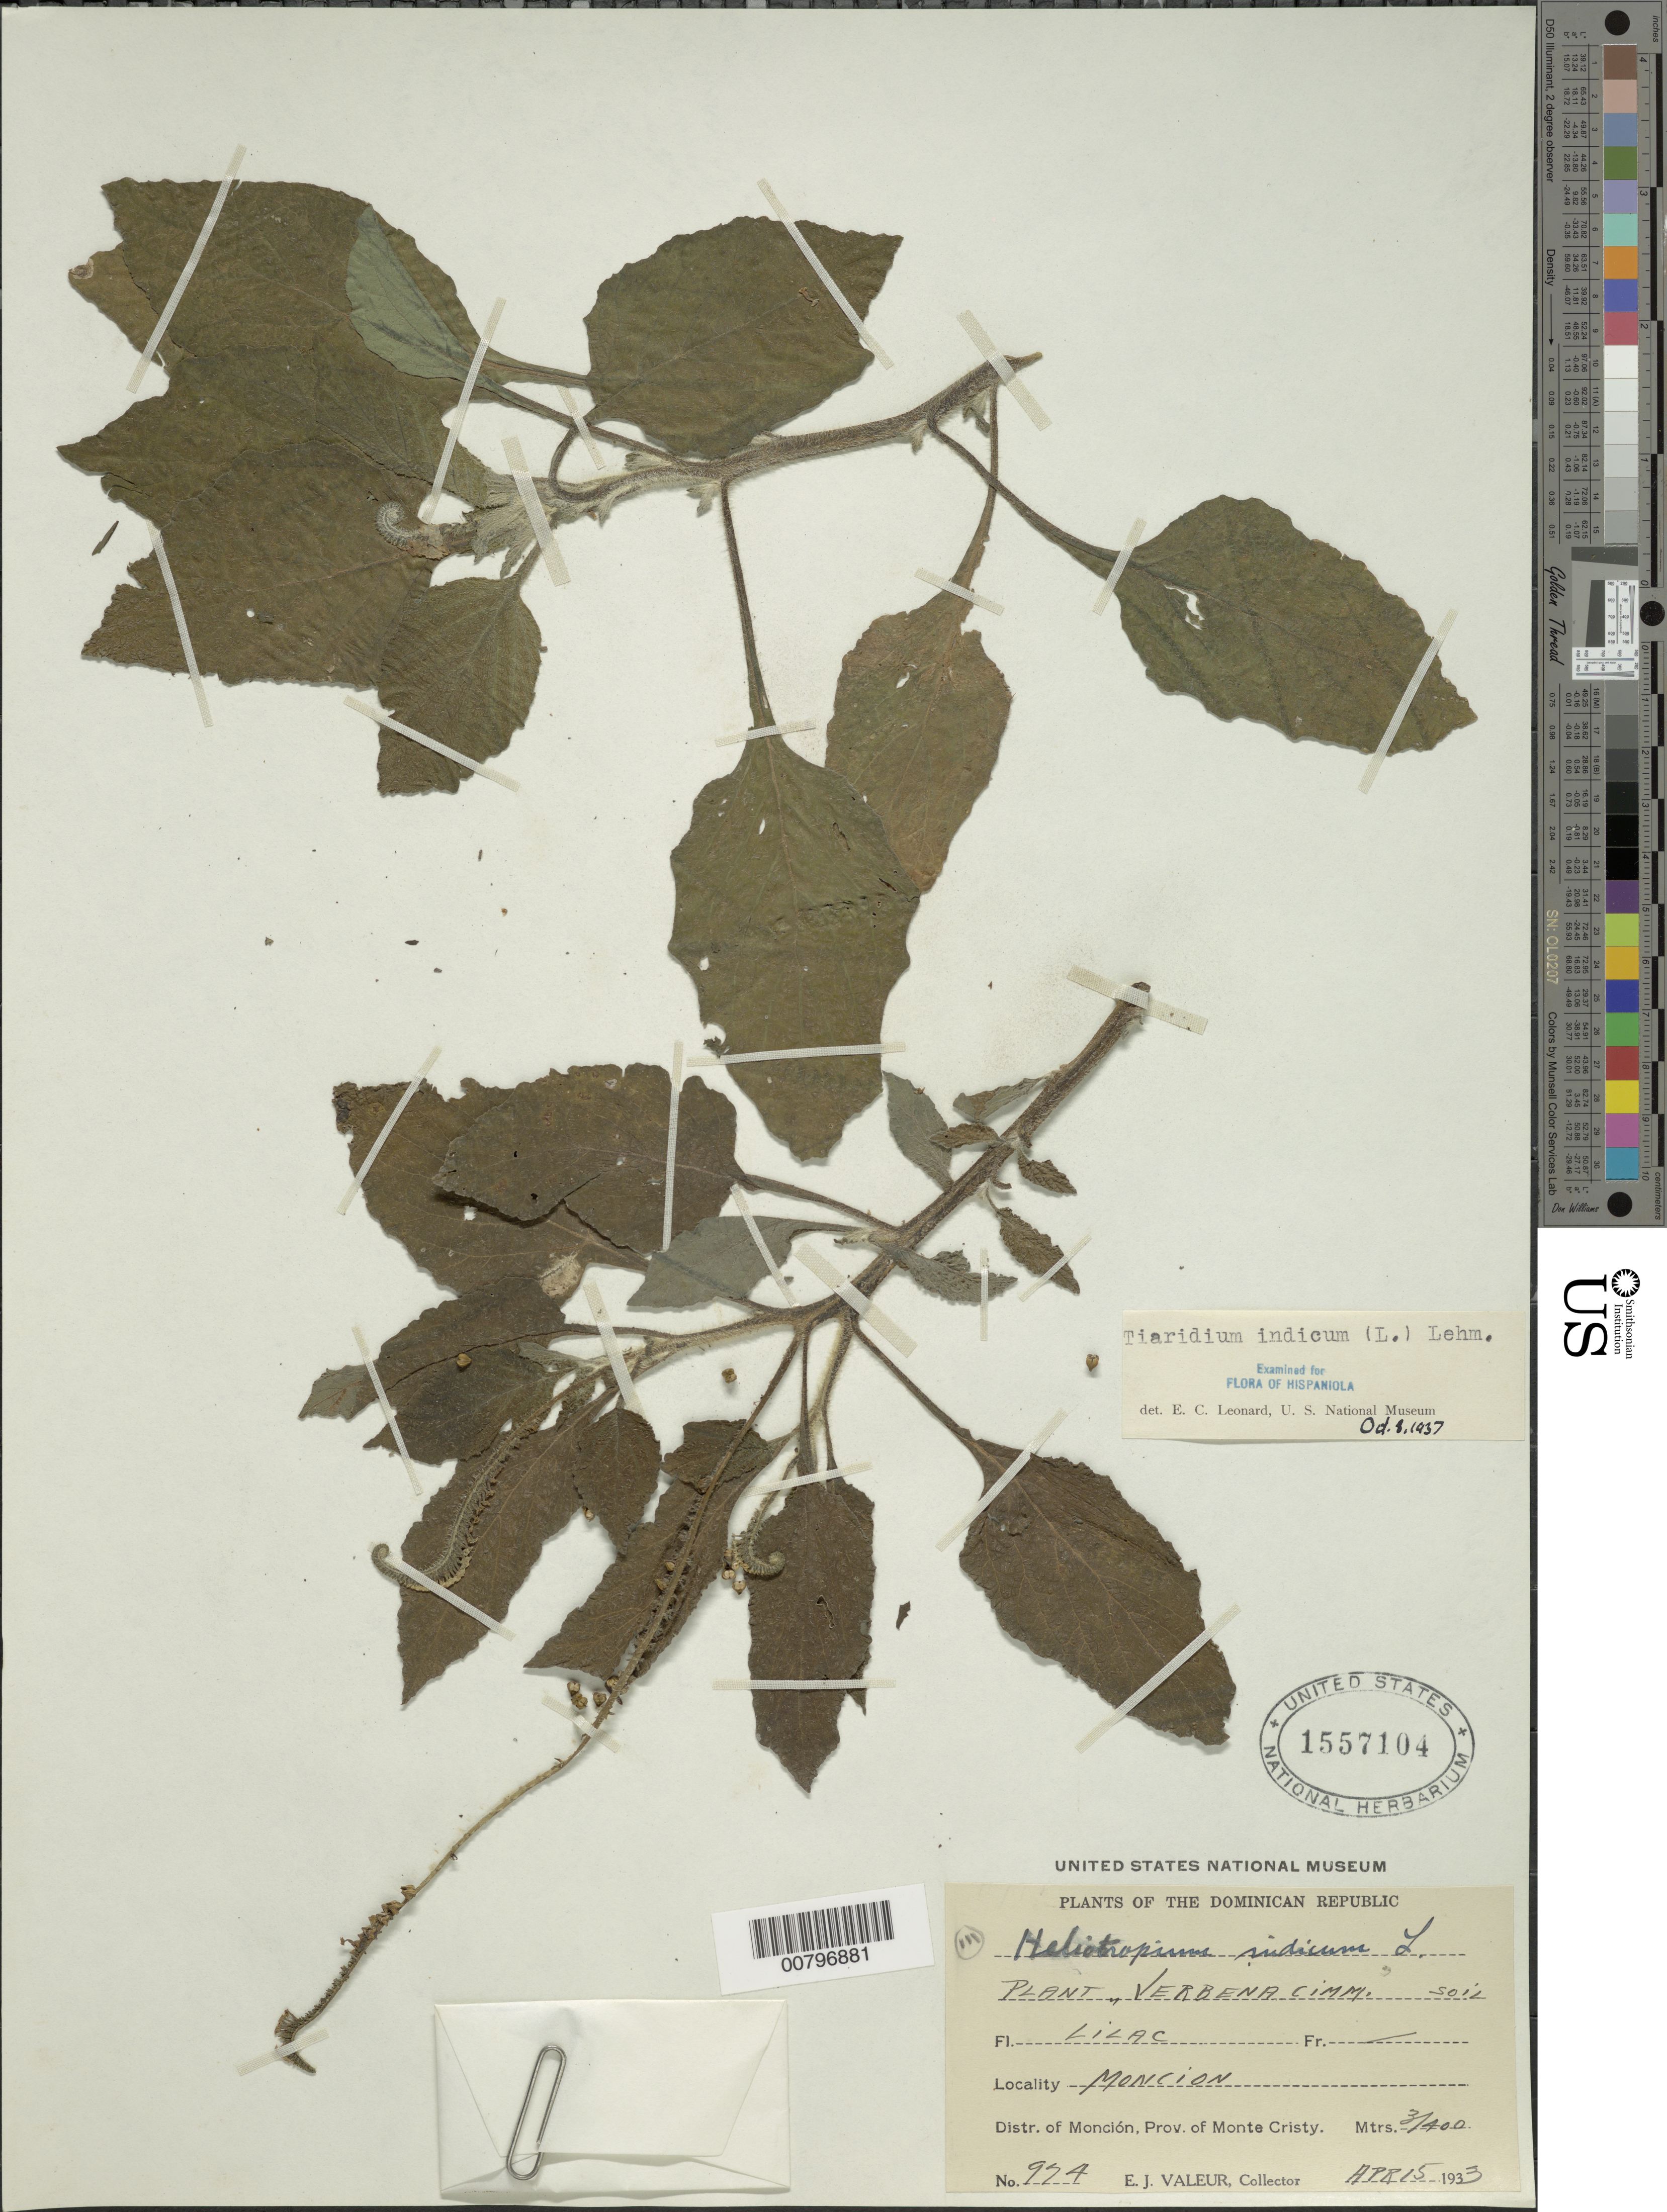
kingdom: Plantae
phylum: Tracheophyta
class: Magnoliopsida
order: Boraginales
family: Heliotropiaceae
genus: Heliotropium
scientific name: Heliotropium indicum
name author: L.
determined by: Leonard, Emery C., (US)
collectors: E. Valeur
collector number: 974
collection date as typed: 15 Apr 1933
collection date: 1933-04-15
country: Dominican Republic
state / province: Monte Cristi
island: Hispaniola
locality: Moncion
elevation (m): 300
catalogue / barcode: US 1557104